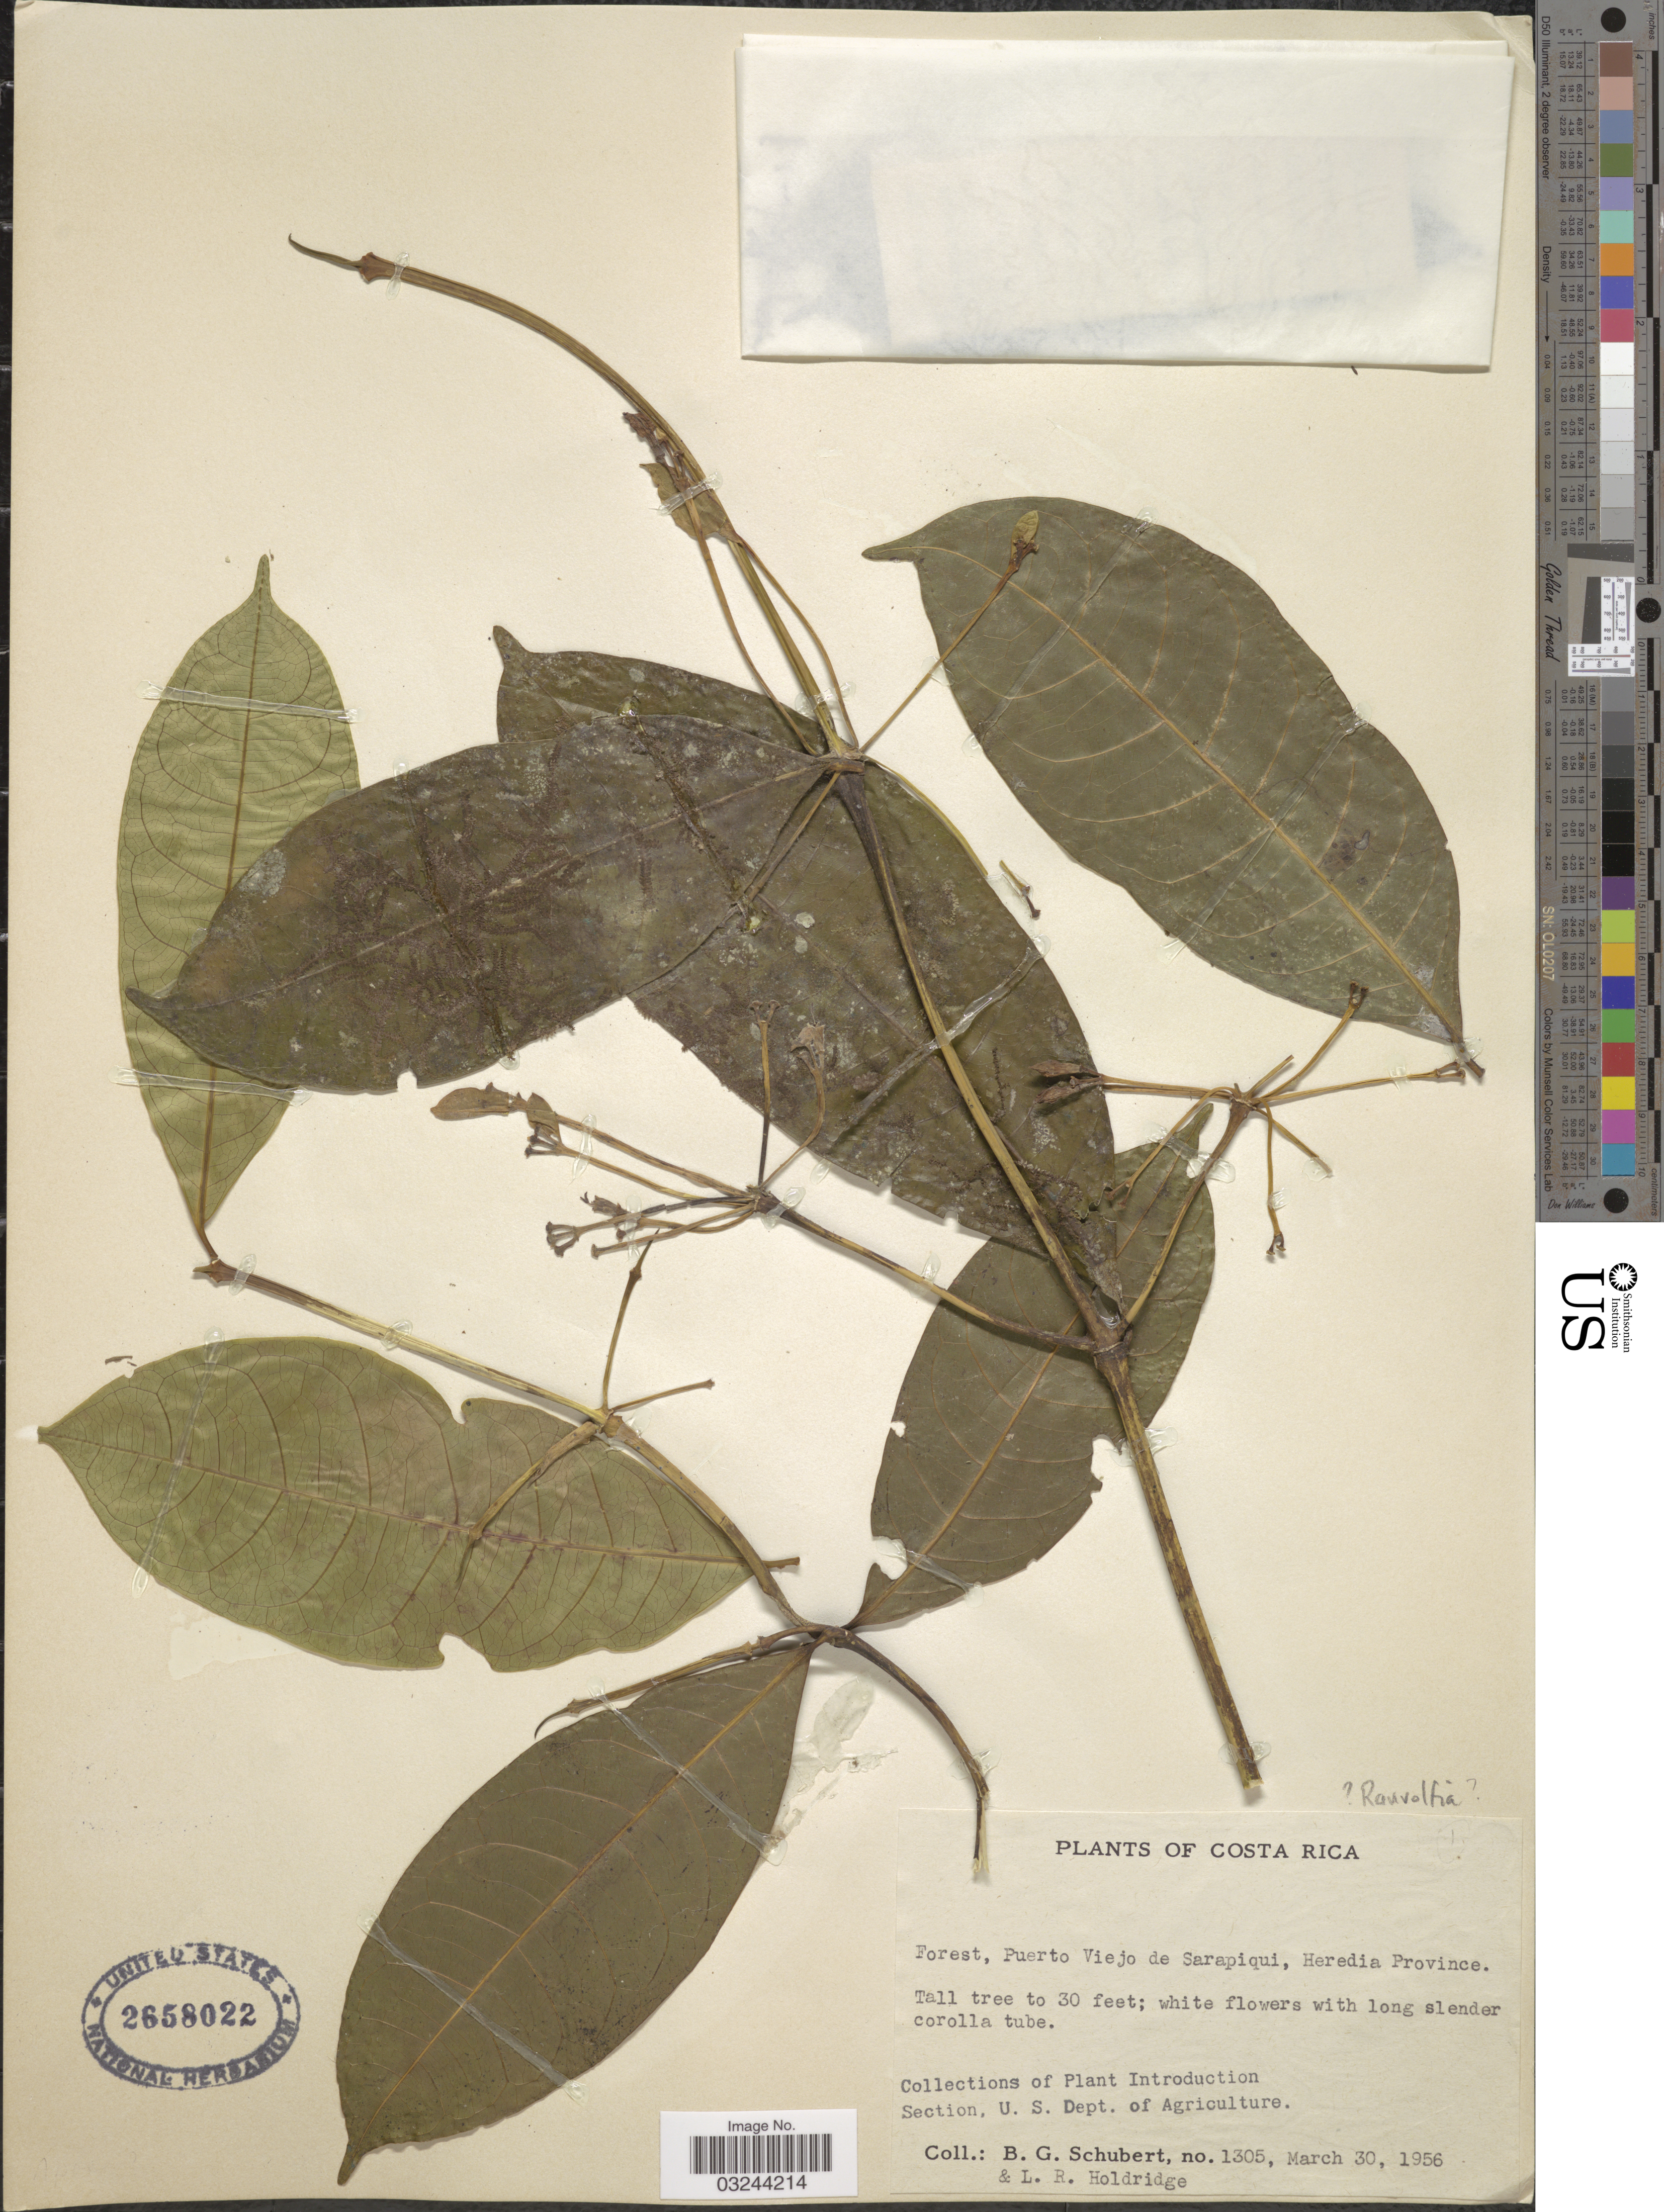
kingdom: Plantae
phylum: Tracheophyta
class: Magnoliopsida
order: Gentianales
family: Apocynaceae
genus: Rauvolfia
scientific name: Rauvolfia sp.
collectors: B. Schubert & L. Holdridge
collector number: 1305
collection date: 1956-03-30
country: Costa Rica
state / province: Heredia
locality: Forest, Puerto Viejo de Sarapiqui.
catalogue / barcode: US 2658022